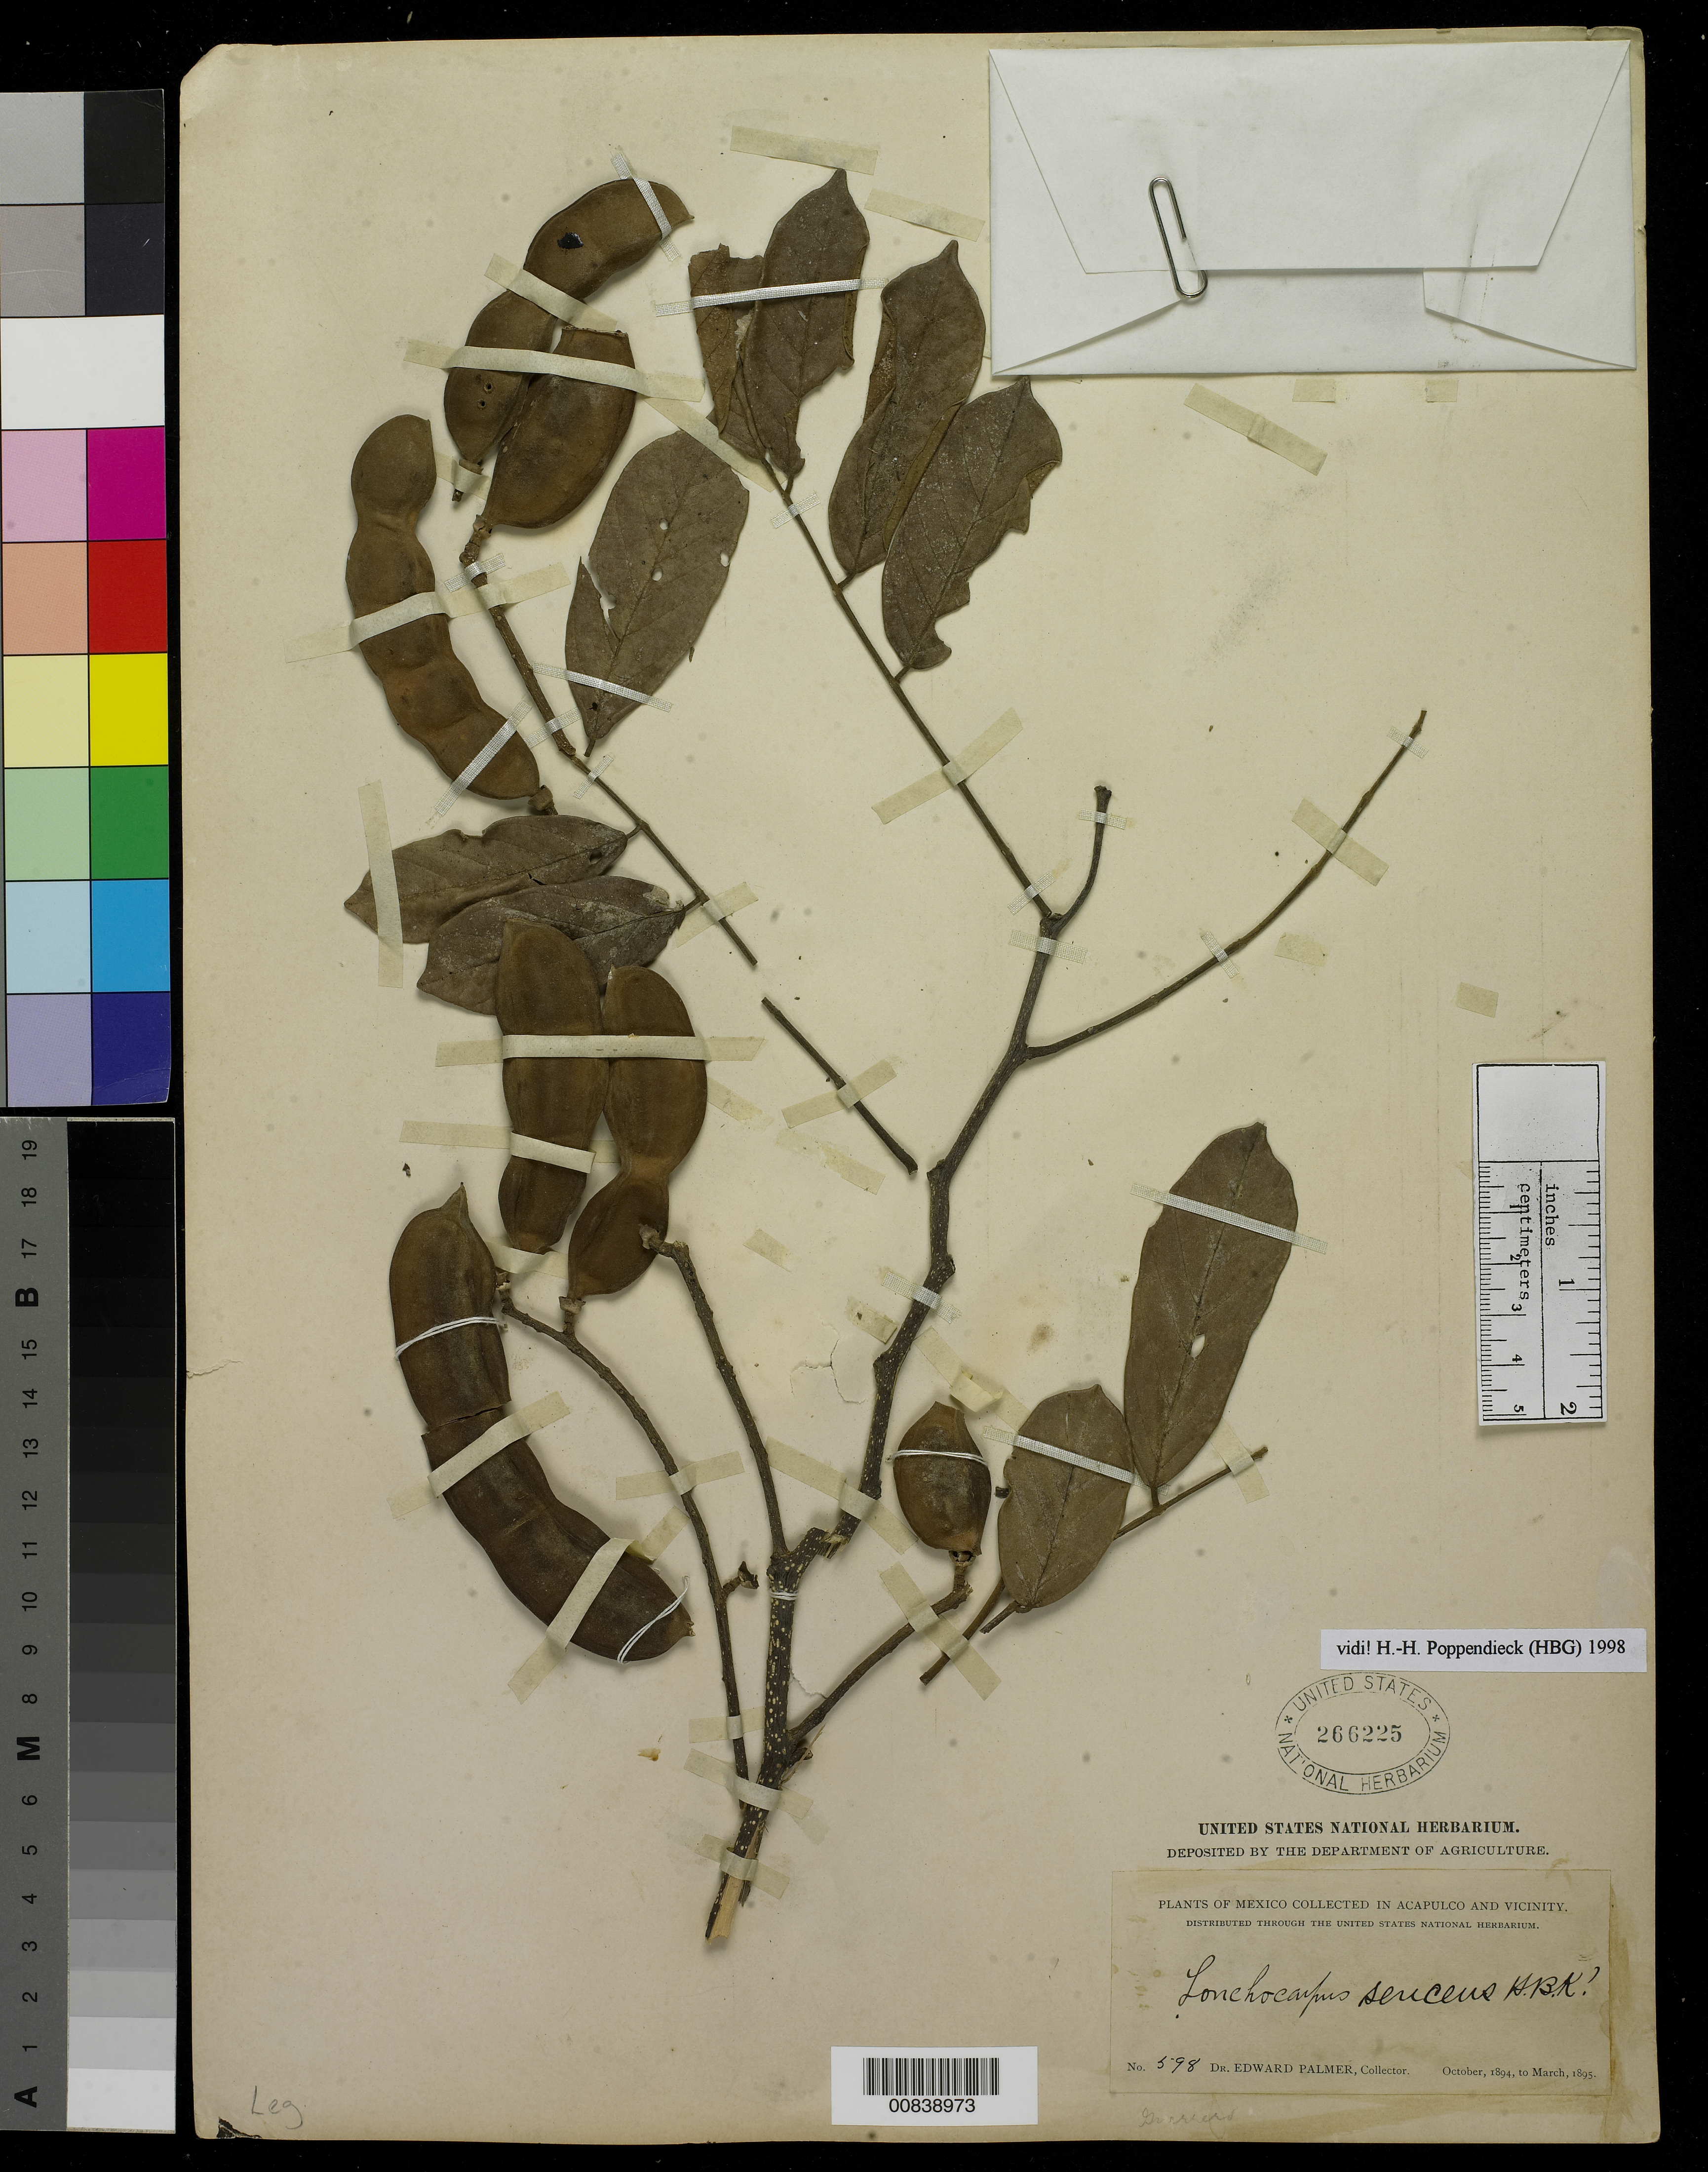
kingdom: Plantae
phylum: Tracheophyta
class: Magnoliopsida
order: Fabales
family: Fabaceae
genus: Lonchocarpus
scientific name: Lonchocarpus sericeus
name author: (Poir.) Kunth ex DC.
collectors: E. Palmer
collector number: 598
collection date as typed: Oct 1894 to -- Mar 1895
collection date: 1894-10/1895-03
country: Mexico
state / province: Guerrero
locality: Acapulco, Guerrero and vicinity.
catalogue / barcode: US 266225